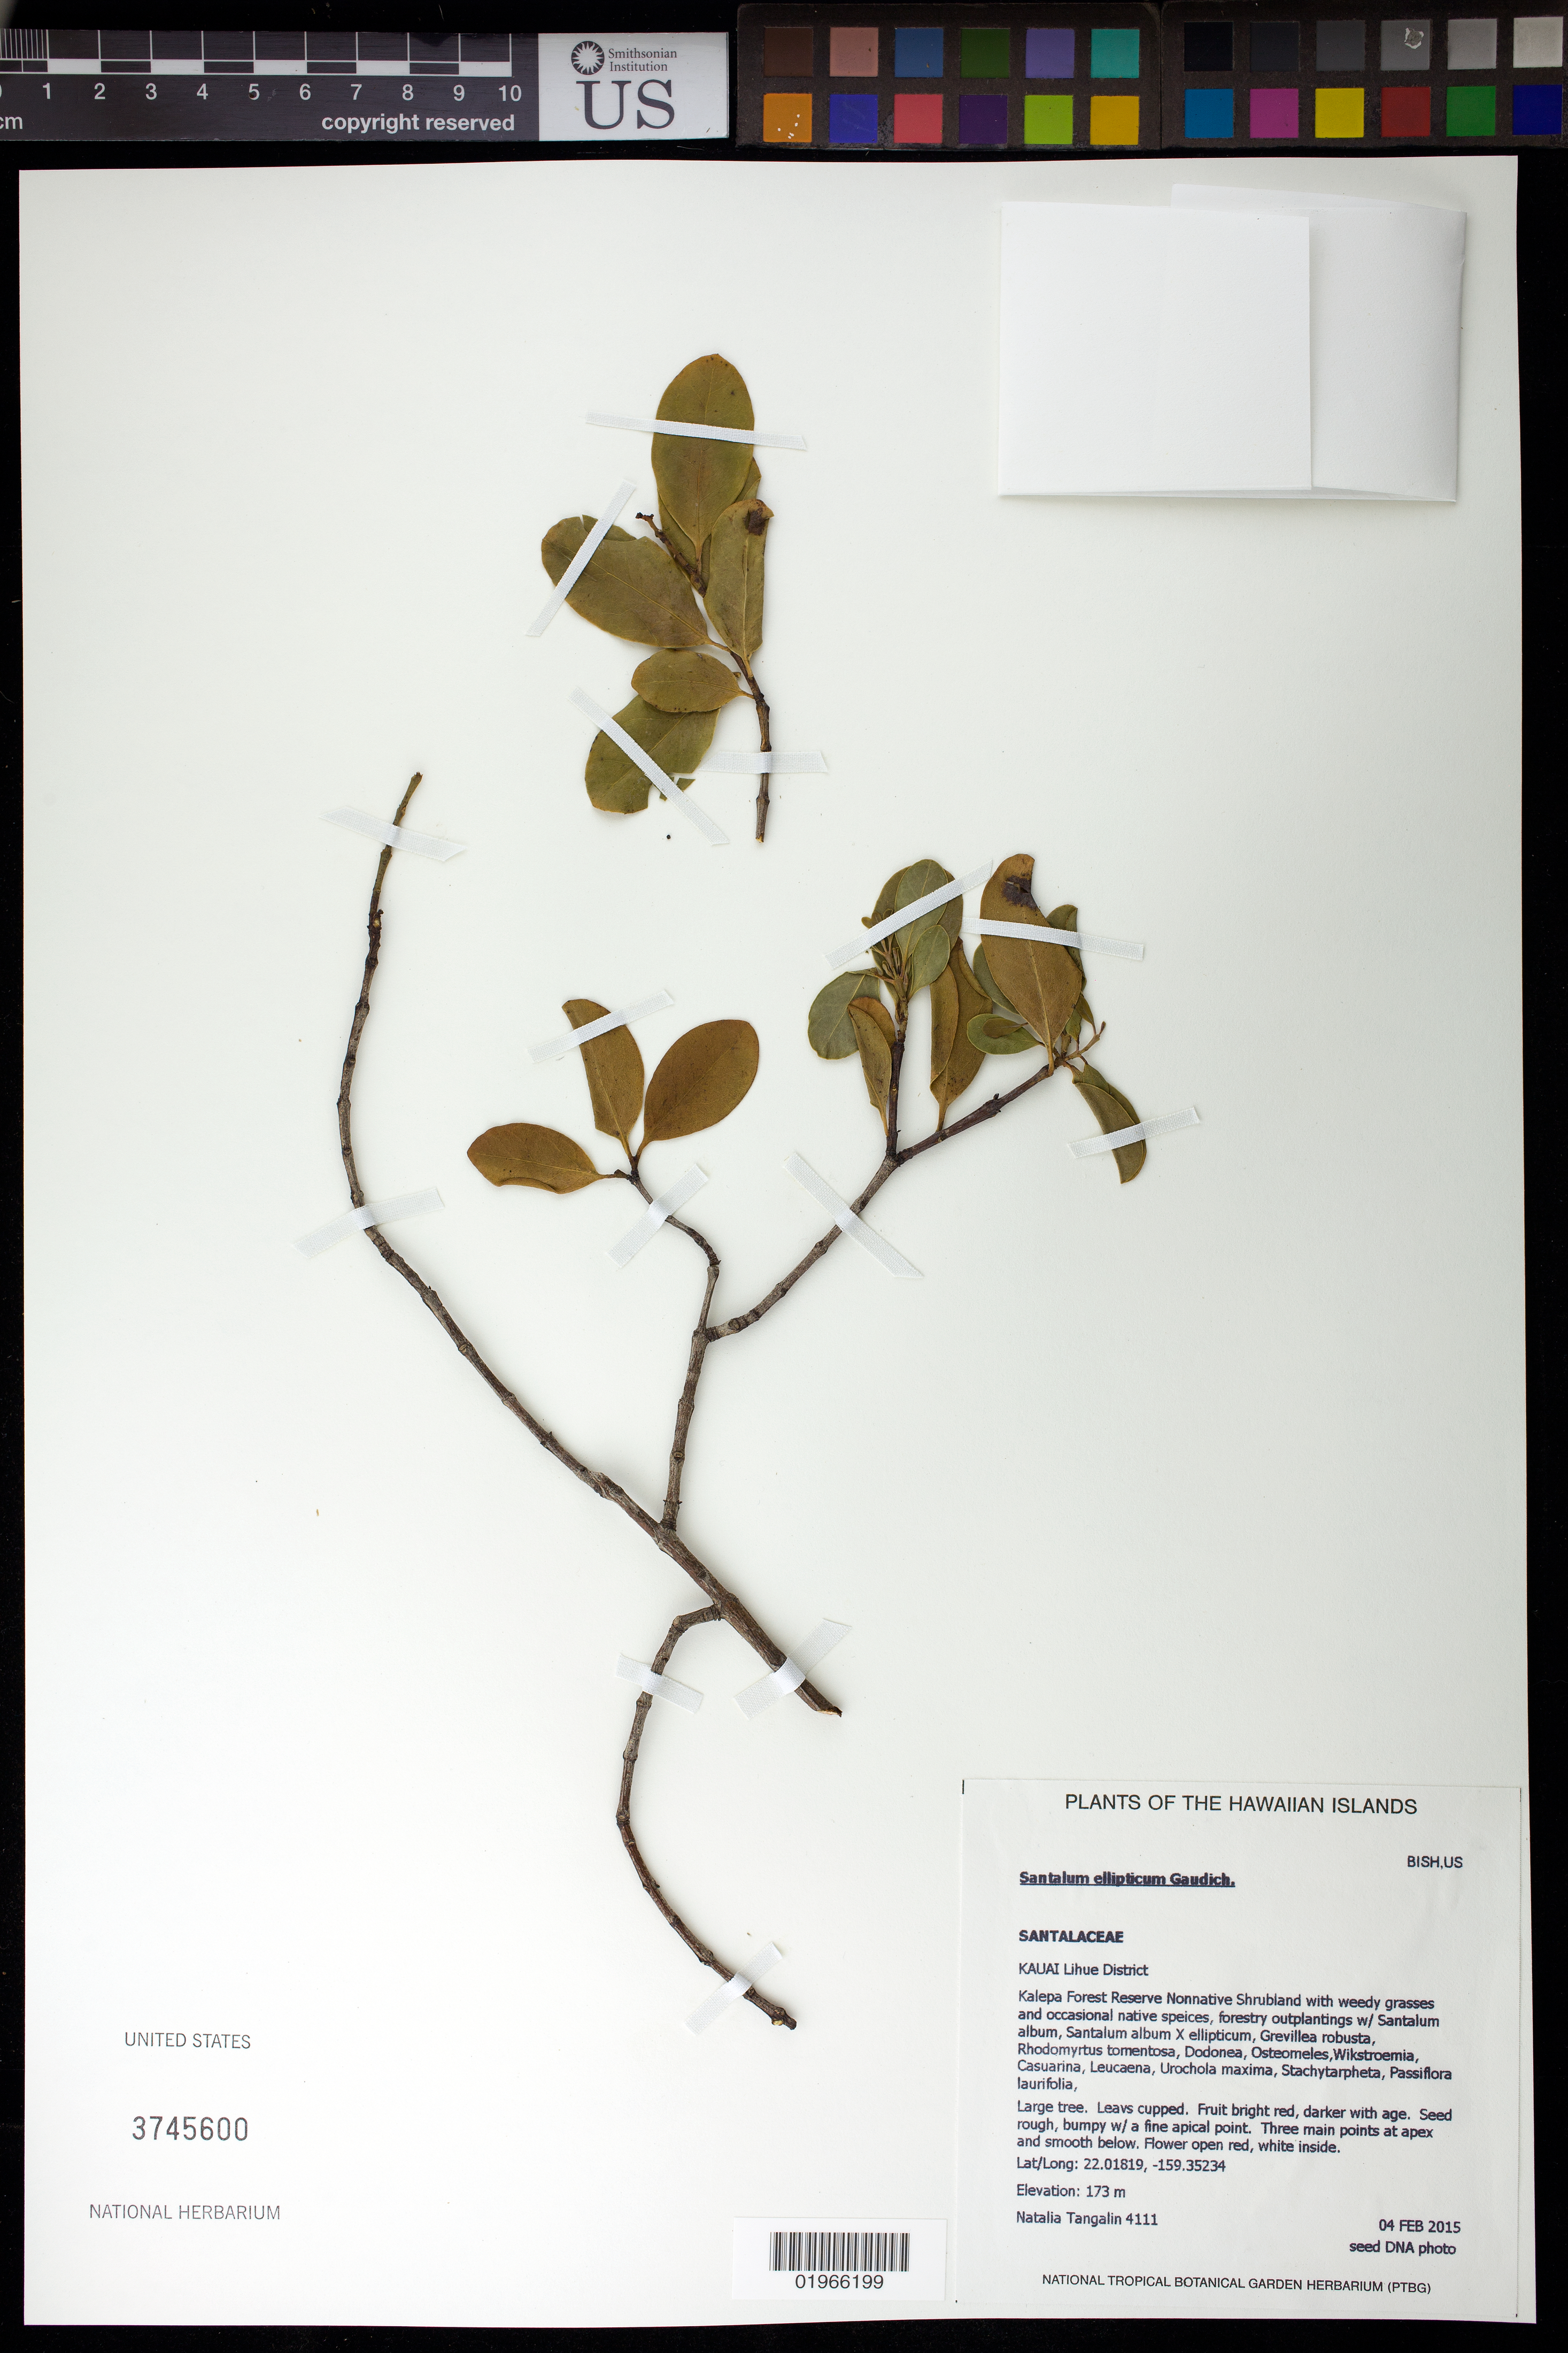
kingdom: Plantae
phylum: Tracheophyta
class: Magnoliopsida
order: Santalales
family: Santalaceae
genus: Santalum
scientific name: Santalum ellipticum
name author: Gaudich.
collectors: N. Tangalin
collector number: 4111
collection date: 2015-02-04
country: United States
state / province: Hawaii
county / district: Kauai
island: Kaua'i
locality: Lihue District, Kalepa Forest Reserve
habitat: Shrubland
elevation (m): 173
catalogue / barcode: US 3745600